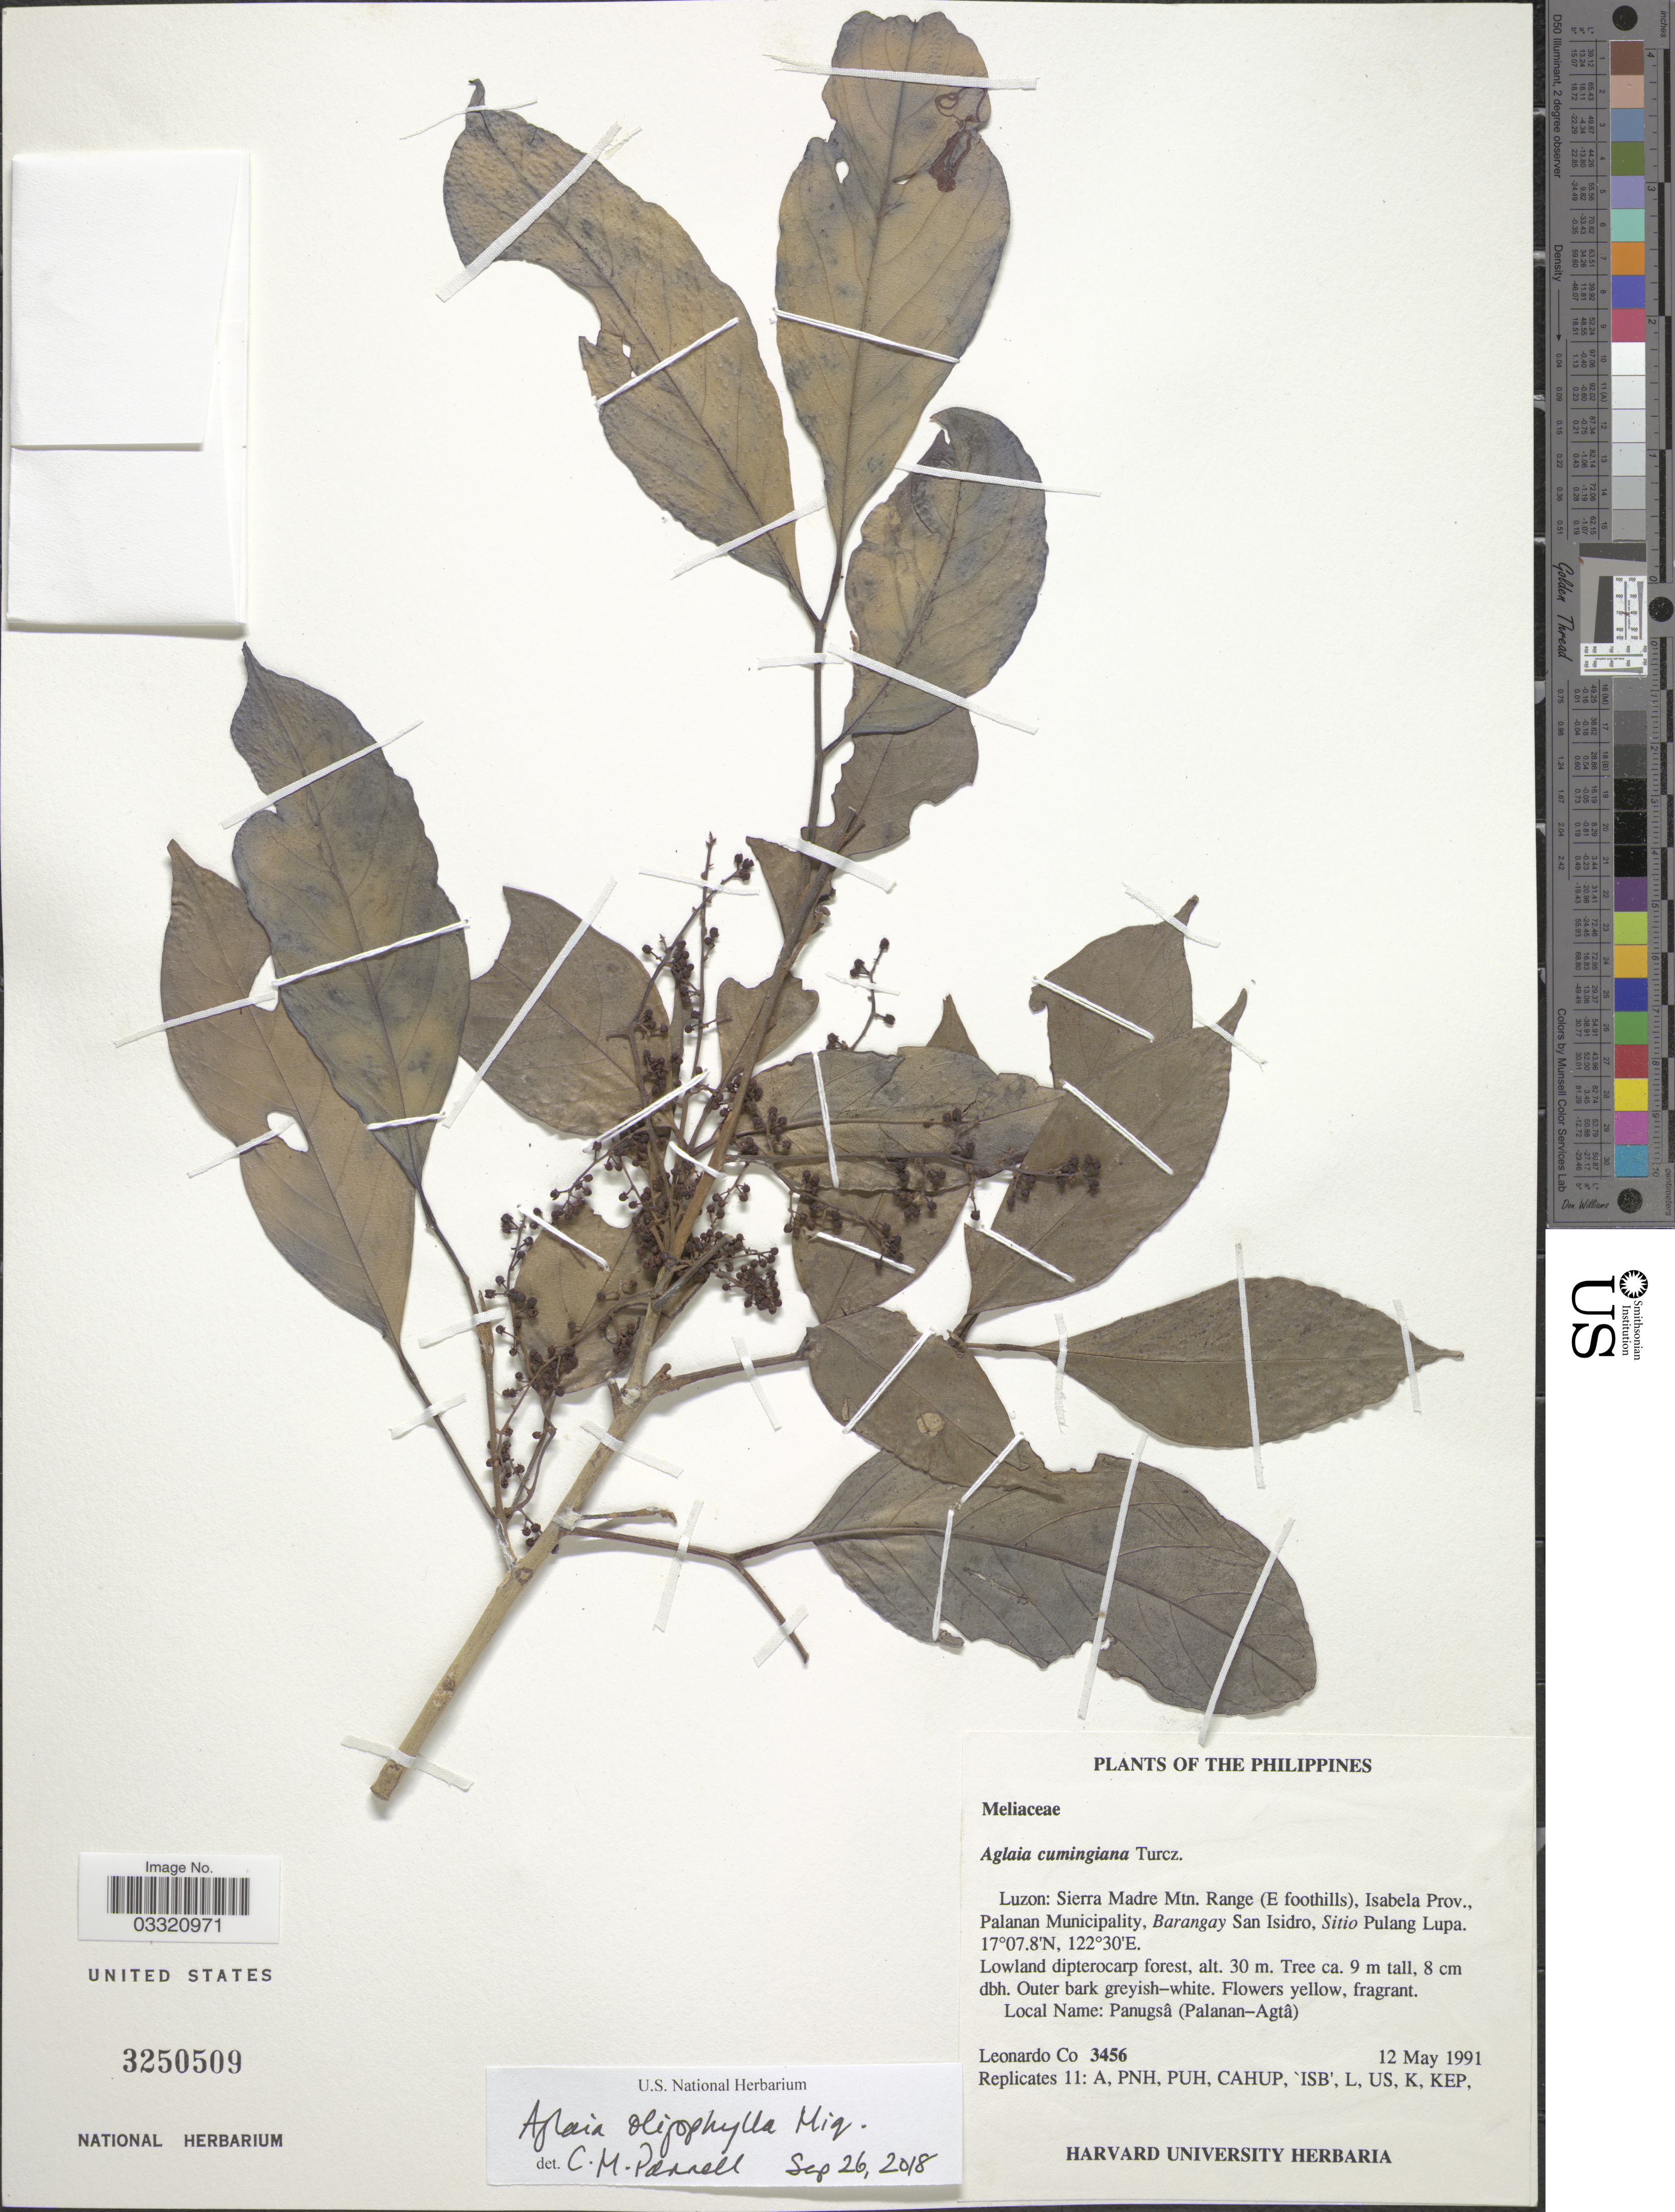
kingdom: Plantae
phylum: Tracheophyta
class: Magnoliopsida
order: Sapindales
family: Meliaceae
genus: Aglaia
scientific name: Aglaia oligophylla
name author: Miq.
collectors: L. Co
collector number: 3456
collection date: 1991-05-12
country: Philippines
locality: Luzon: Sierra Madre Mtn. Range (E foothills), Isabela Prov., Palanan Municipality, Barangay San Isidro, hills NW of Sitio Pulang Lupa.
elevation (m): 30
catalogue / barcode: US 3250509